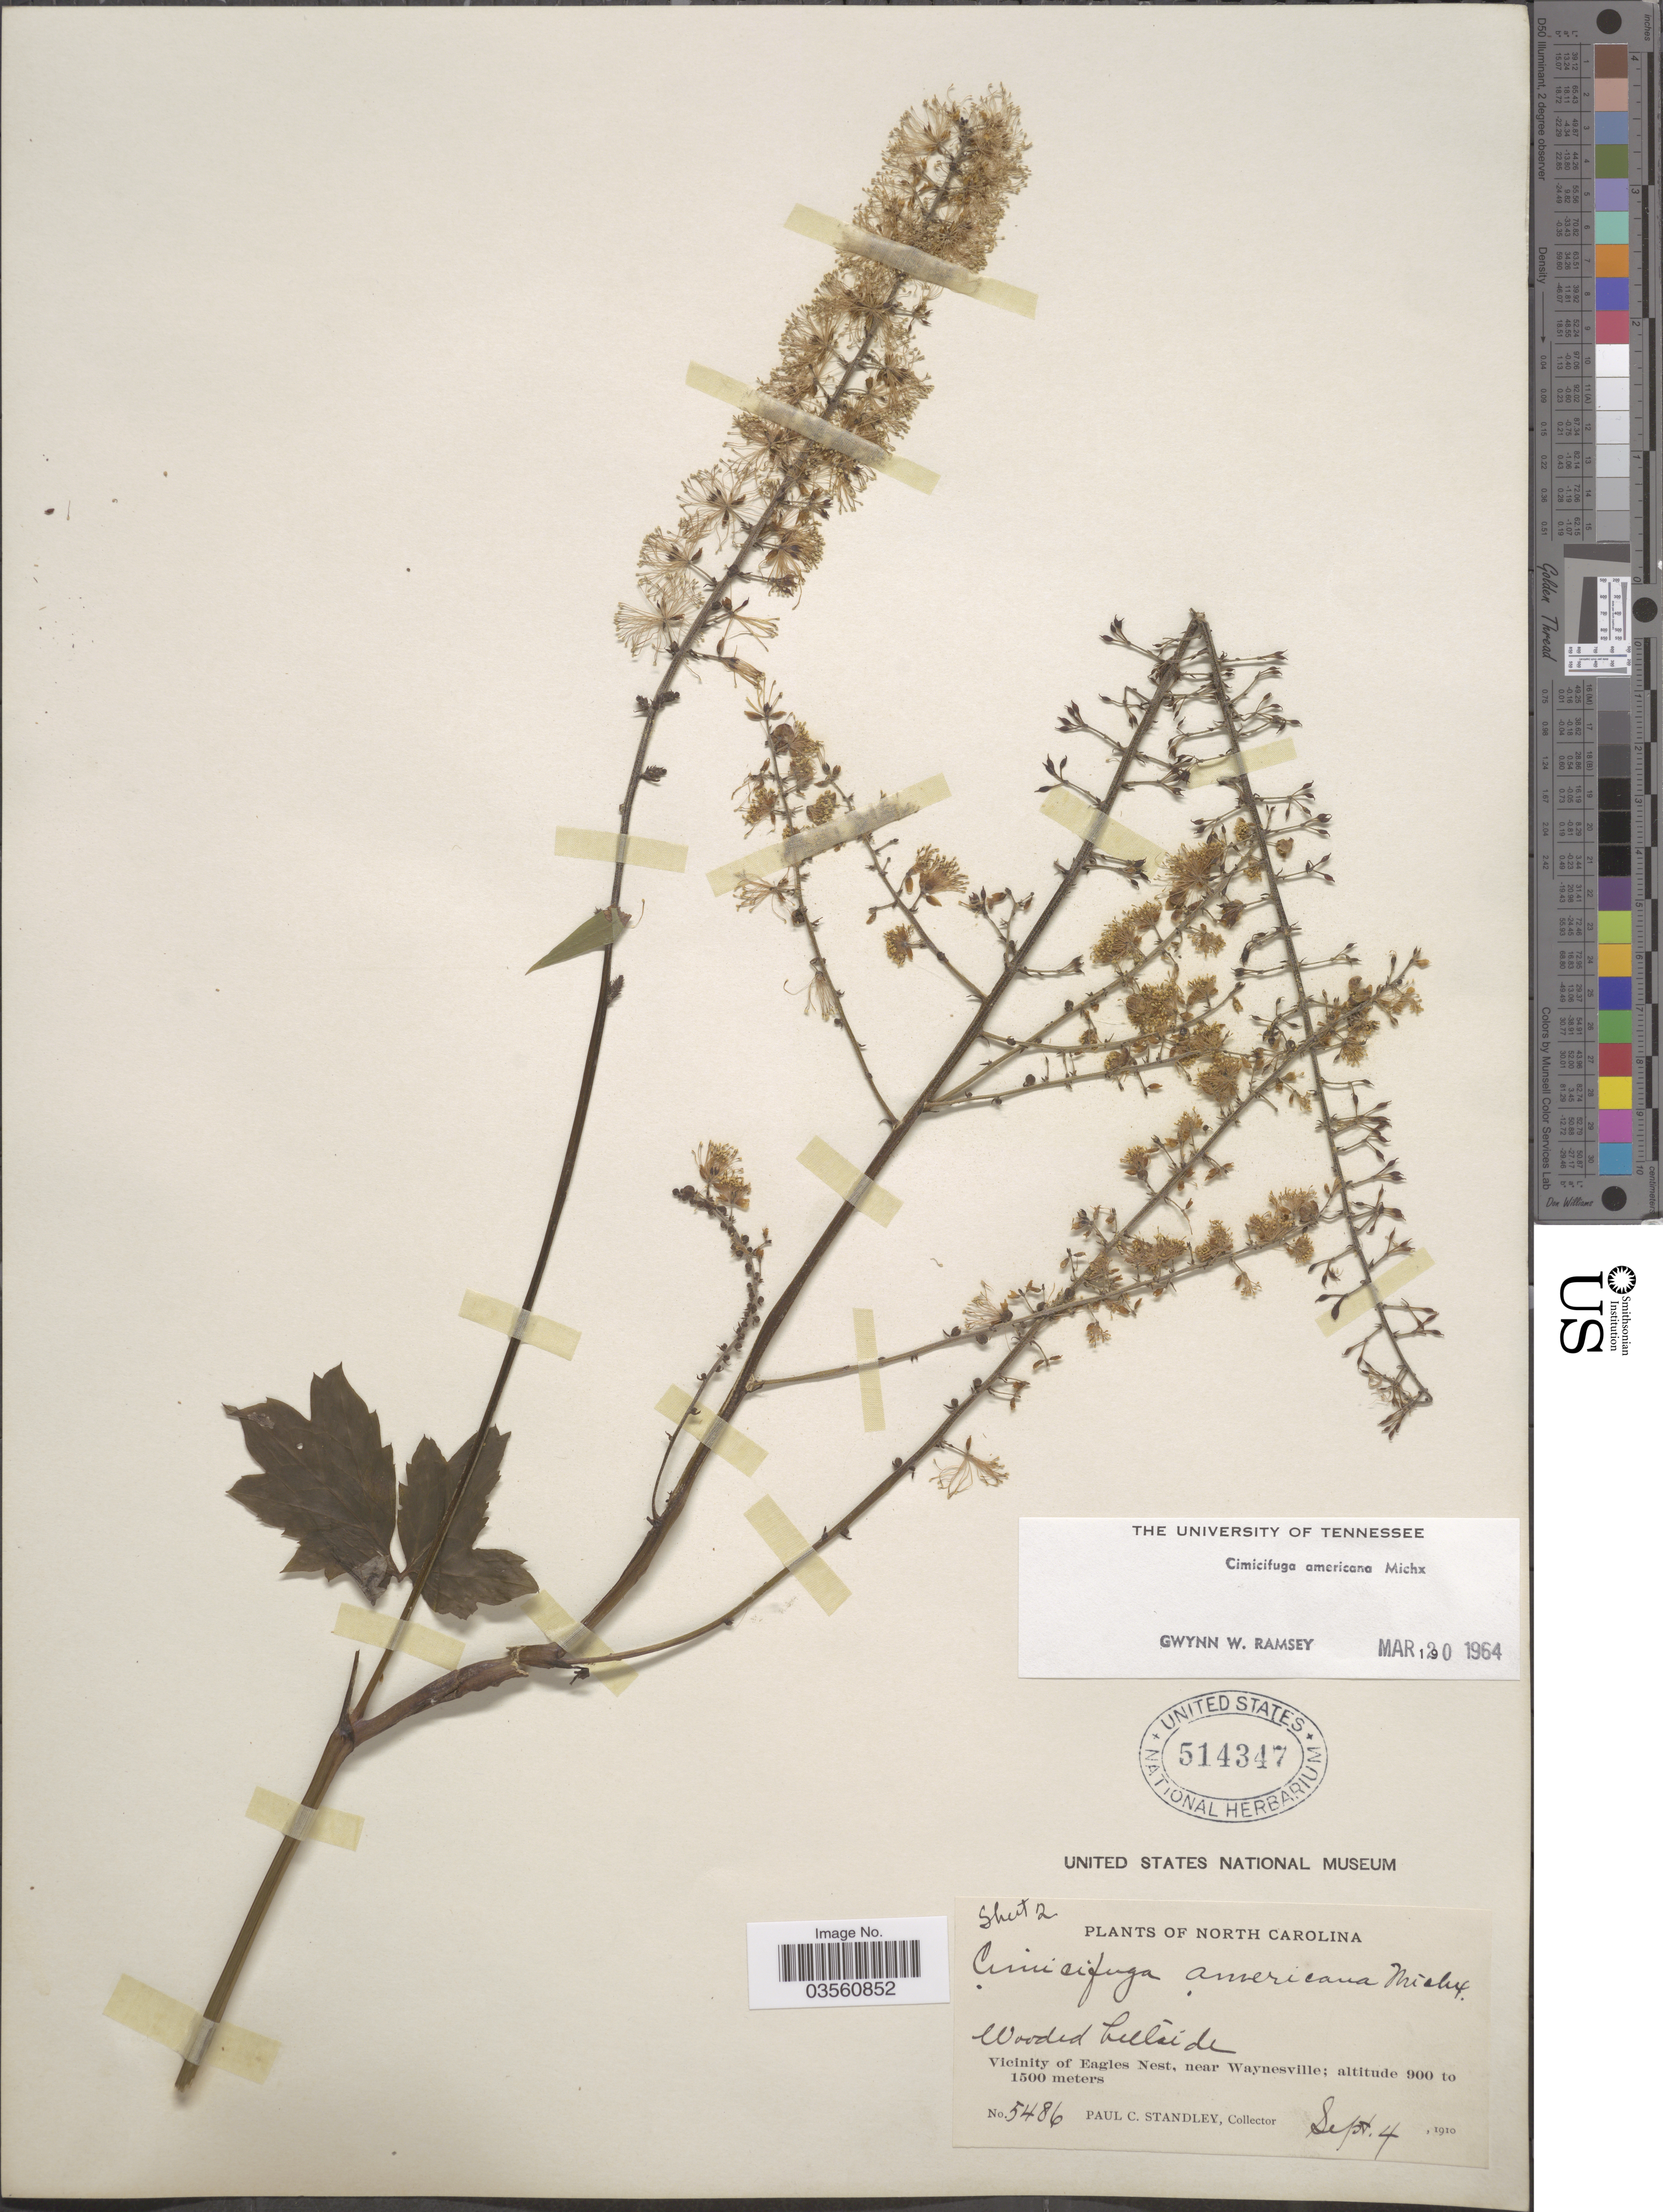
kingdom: Plantae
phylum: Tracheophyta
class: Magnoliopsida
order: Ranunculales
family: Ranunculaceae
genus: Actaea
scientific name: Actaea podocarpa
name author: DC.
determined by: Strong, M. T., (US), Smithsonian Institution - National Museum of Natural History (UNITED STATES)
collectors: P. C. Standley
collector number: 5486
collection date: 1910-09-04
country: United States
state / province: North Carolina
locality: Vicinity of Eagles Nest, near Waynesville.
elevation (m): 900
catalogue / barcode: US 514347